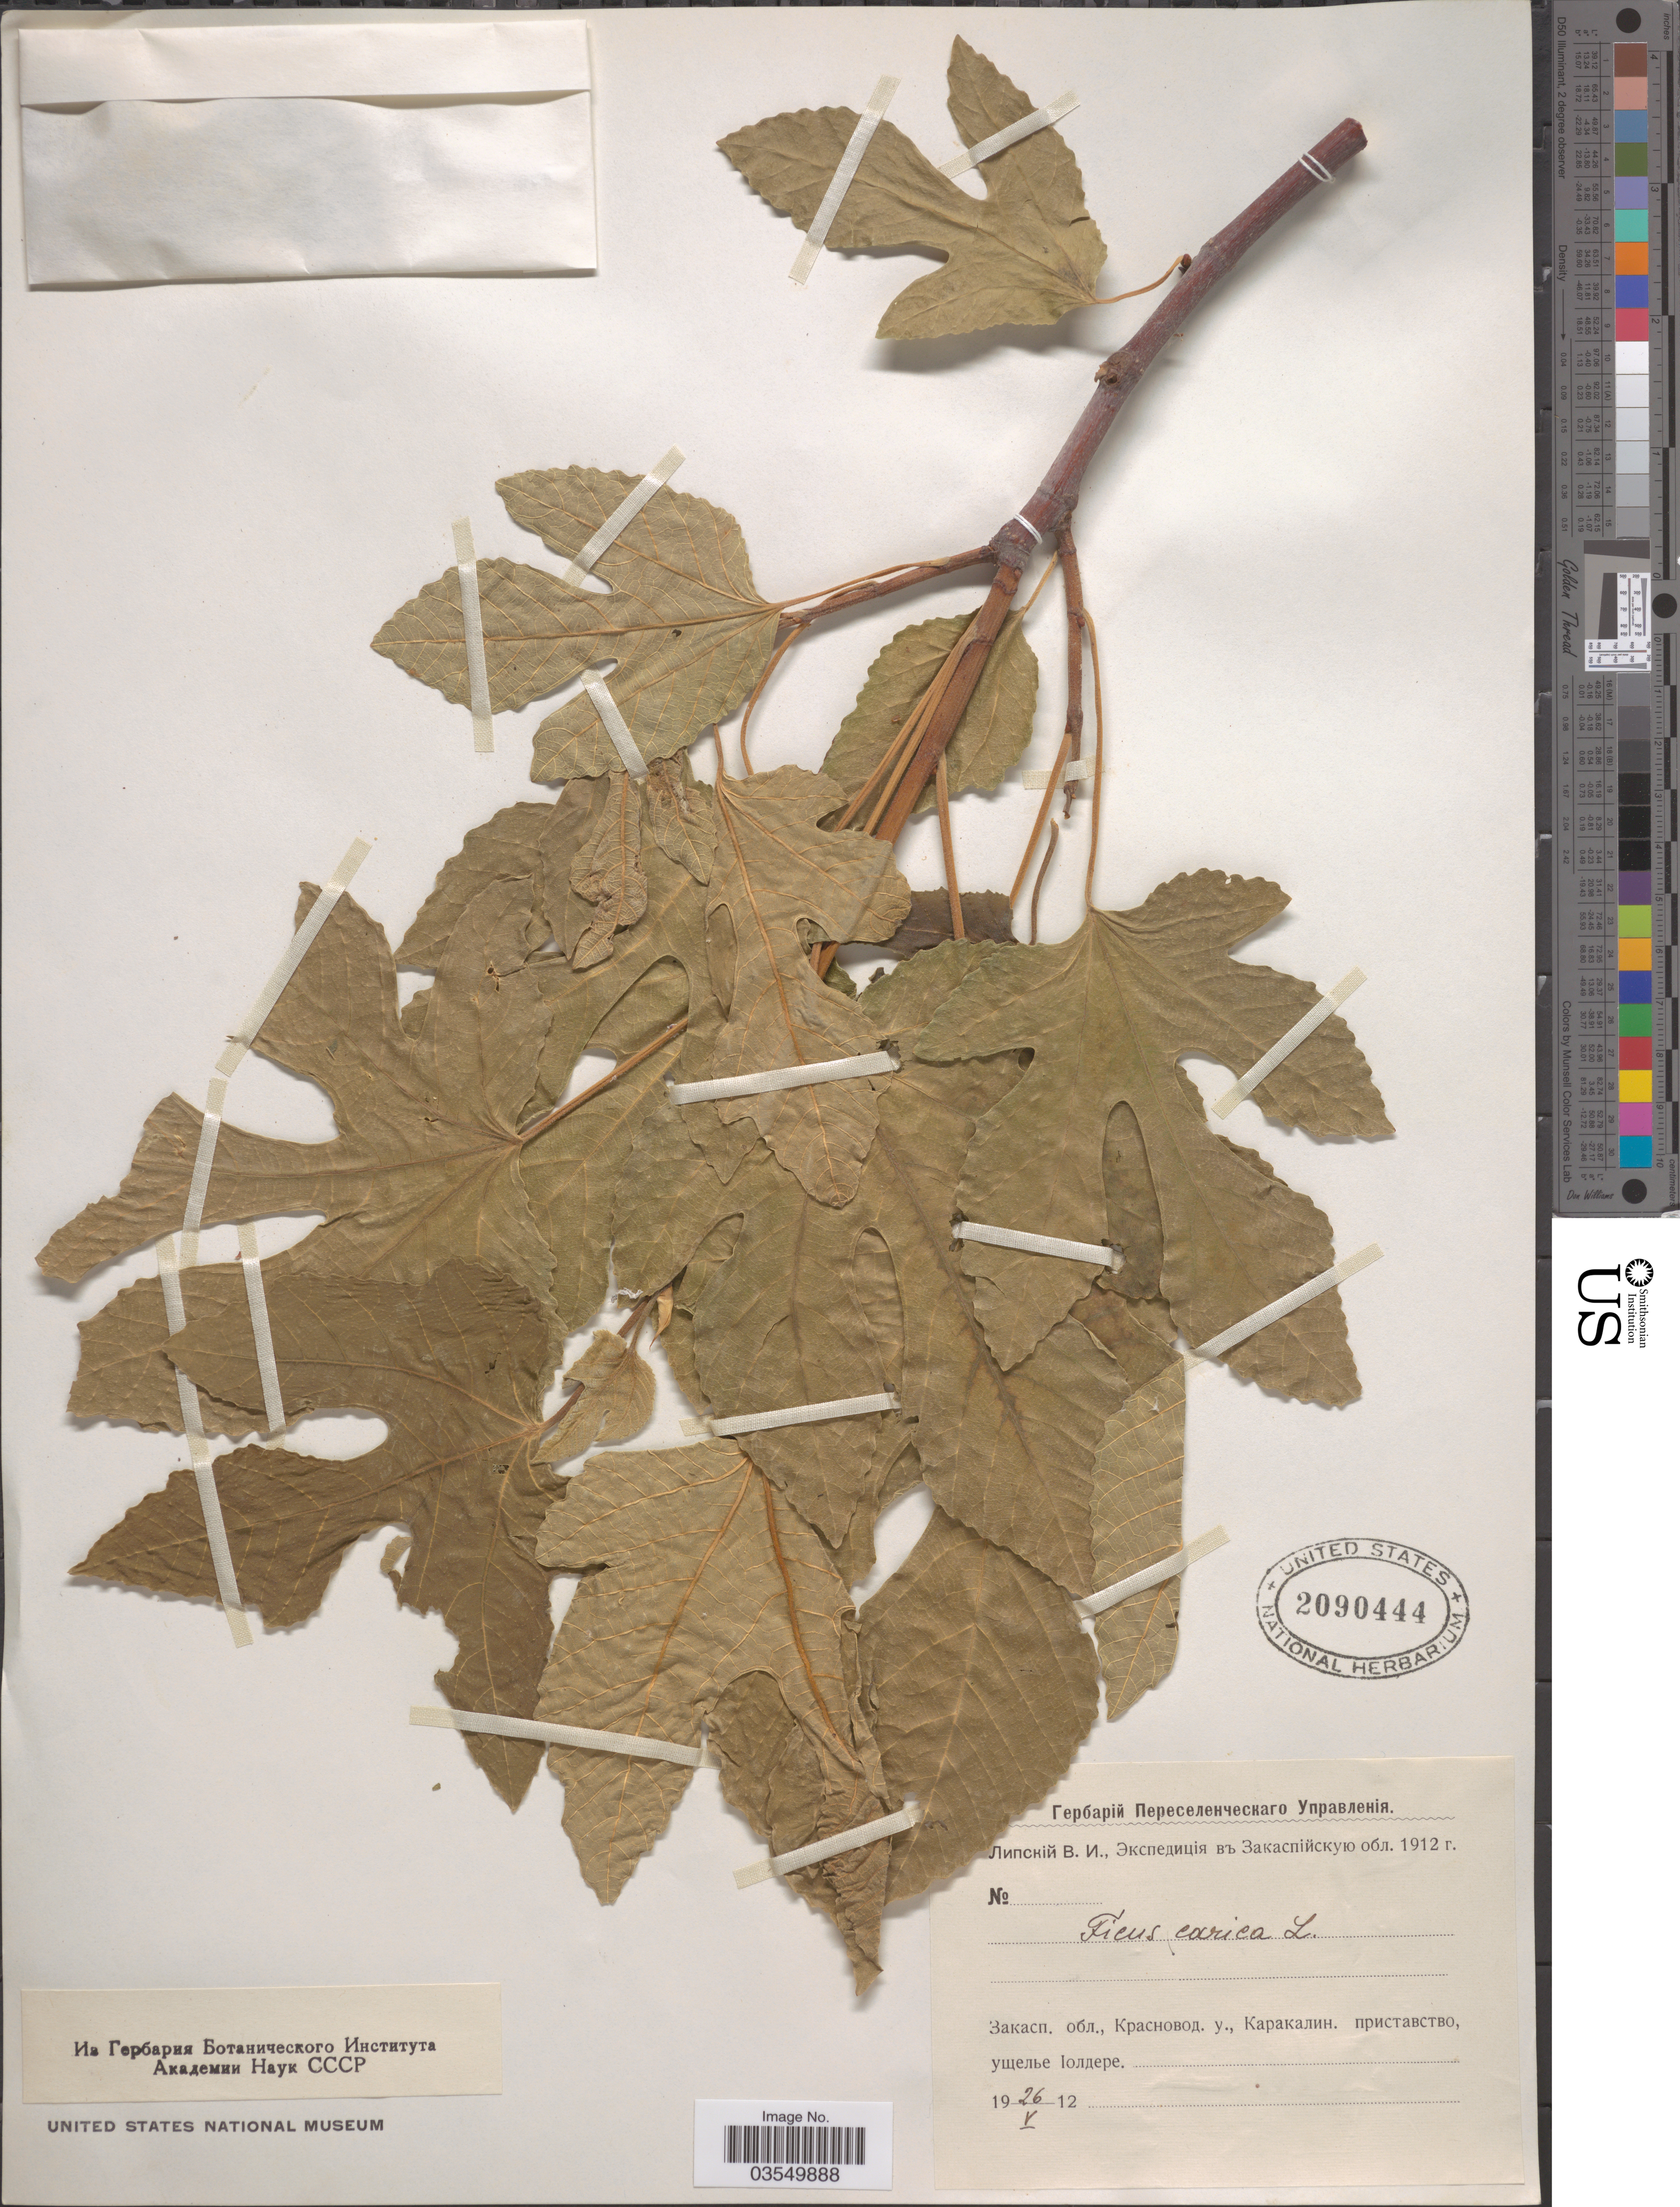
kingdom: Plantae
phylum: Tracheophyta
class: Magnoliopsida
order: Rosales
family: Moraceae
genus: Ficus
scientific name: Ficus carica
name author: L.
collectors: V. Lipskiy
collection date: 1912-05-26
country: Kazakhstan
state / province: West Kazakhstan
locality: Karakalin.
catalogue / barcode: US 2090444